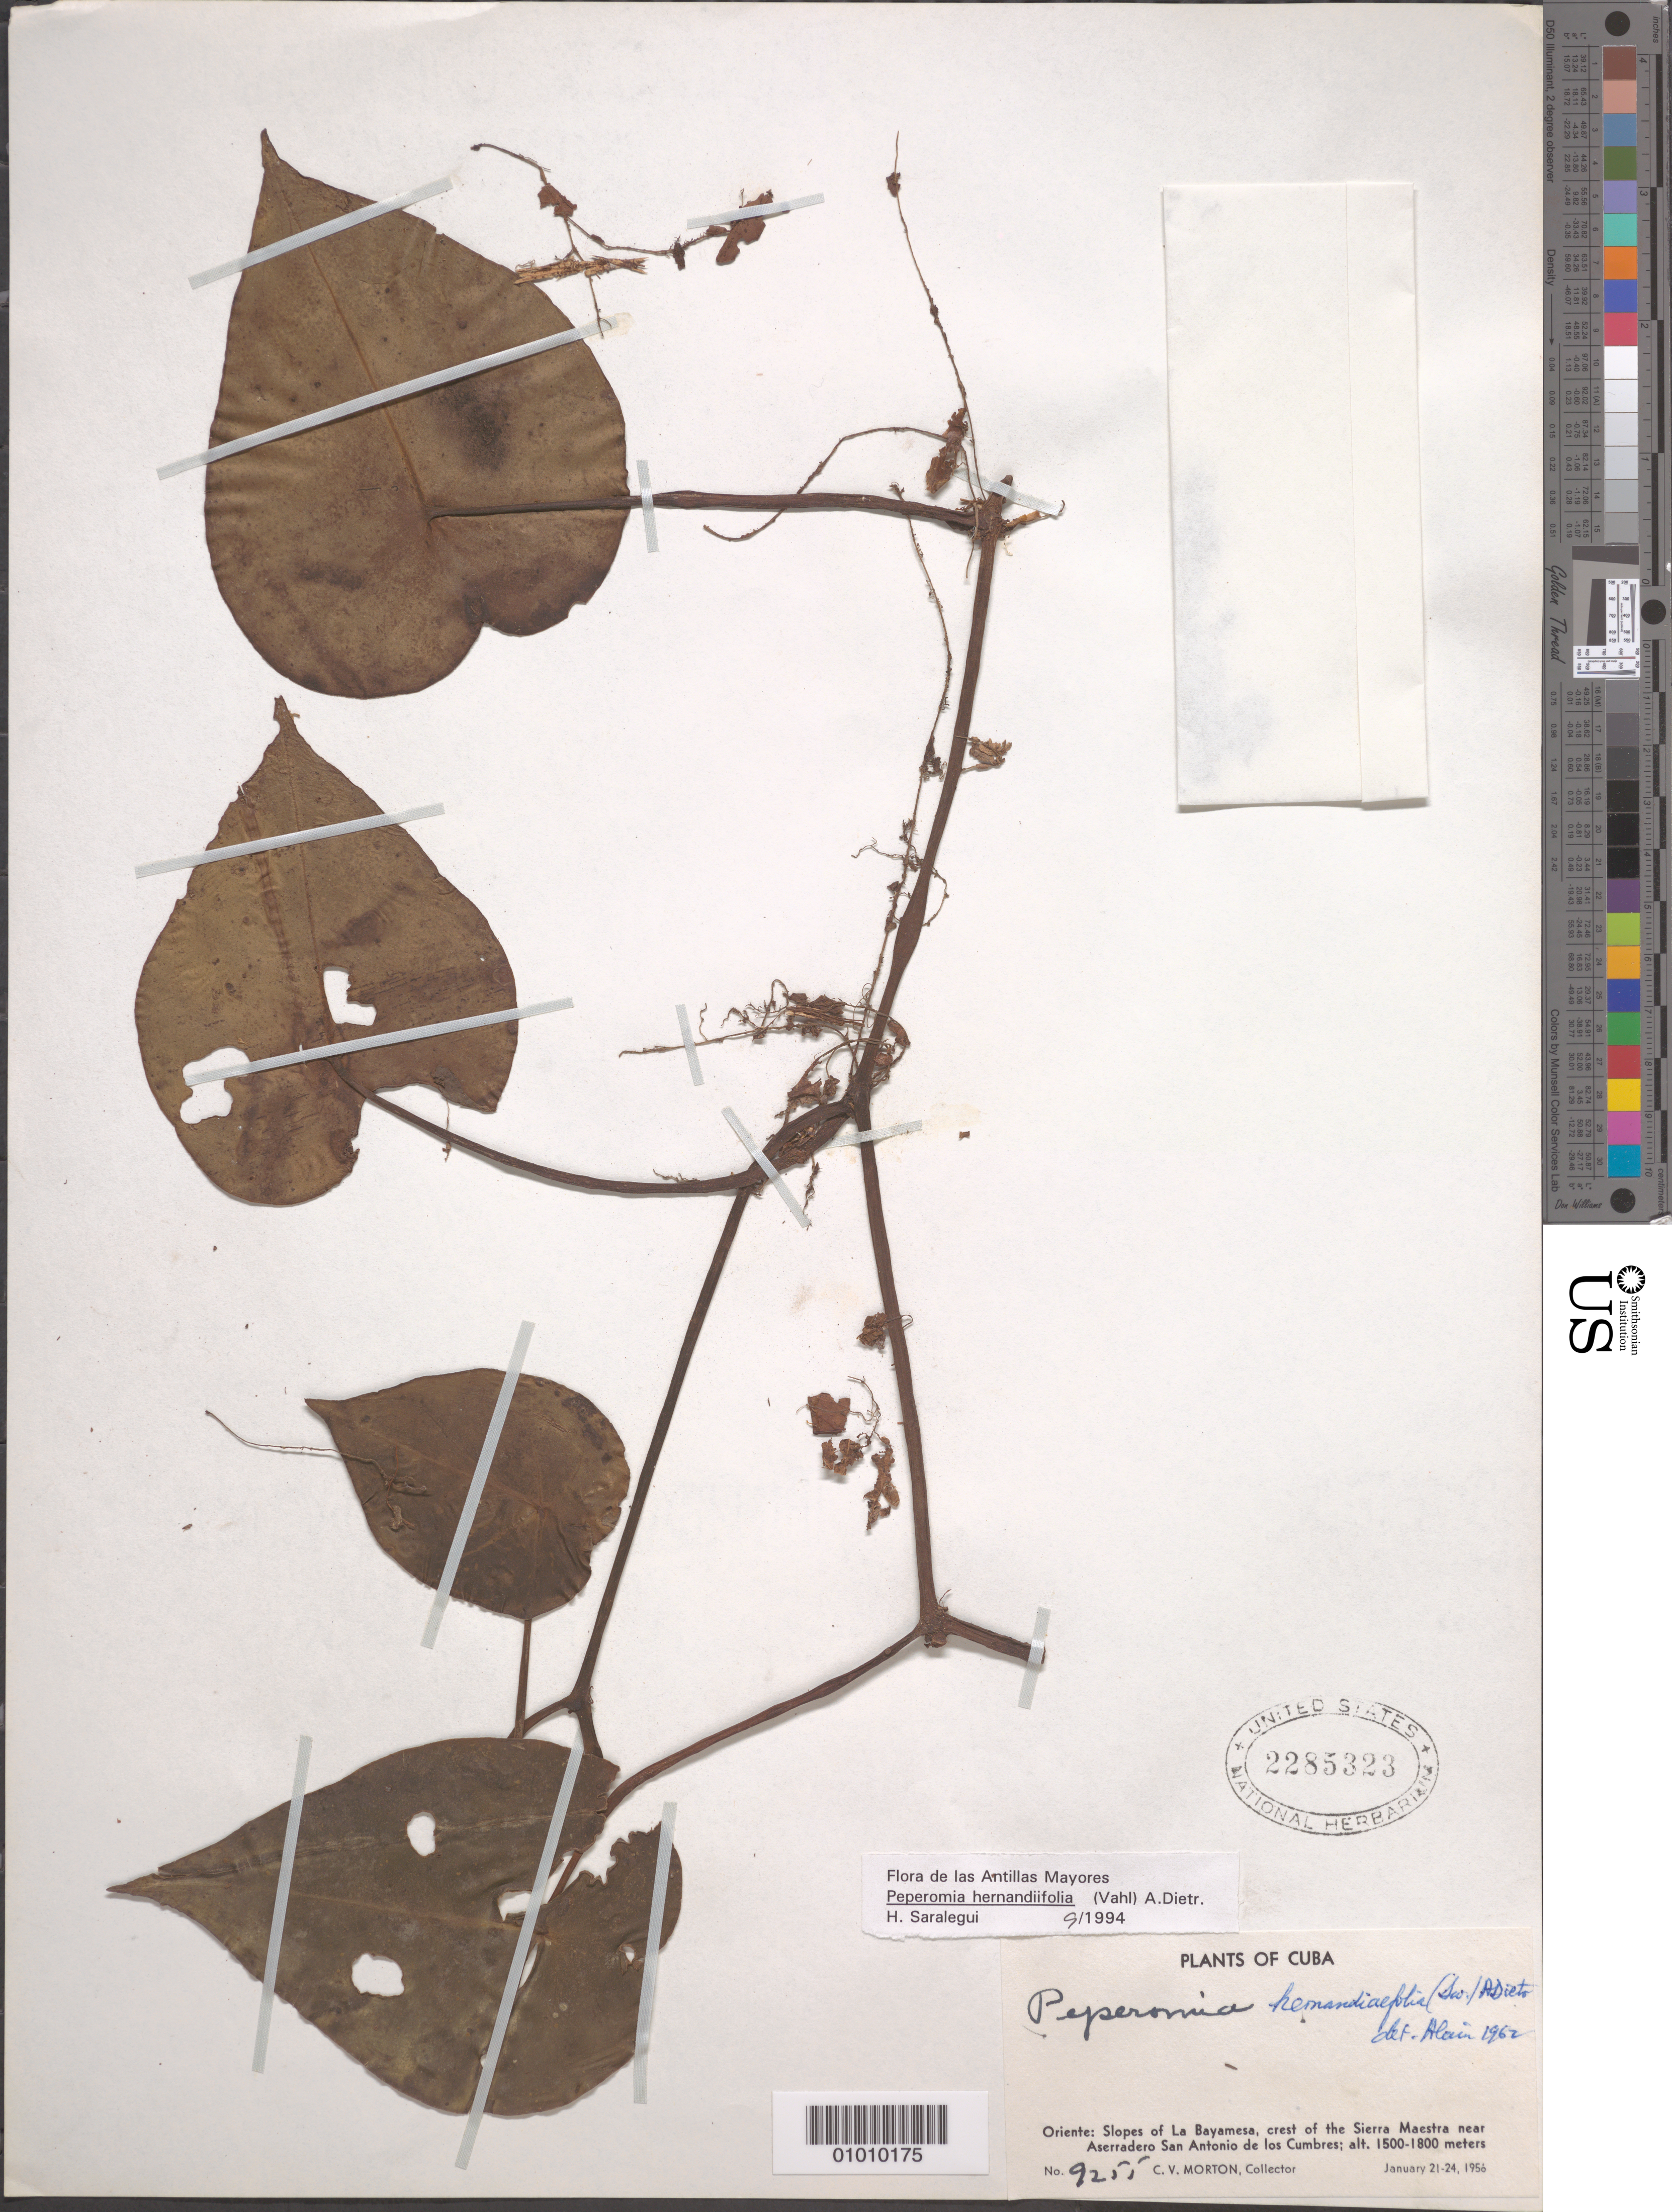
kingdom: Plantae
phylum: Tracheophyta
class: Magnoliopsida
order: Piperales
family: Piperaceae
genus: Peperomia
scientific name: Peperomia hernandiifolia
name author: (Vahl) A. Dietr.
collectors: C. V. Morton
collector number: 9255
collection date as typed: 21 Jan 1956 to 24 Jan 1956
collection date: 1956-01-21/1956-01-24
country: Cuba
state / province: Oriente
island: Cuba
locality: Oriente: Slopes of La Bayamesa, crest of the Sierra Maestra near Aserradero San Antonio de los Cumbres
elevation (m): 1500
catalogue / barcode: US 2285323